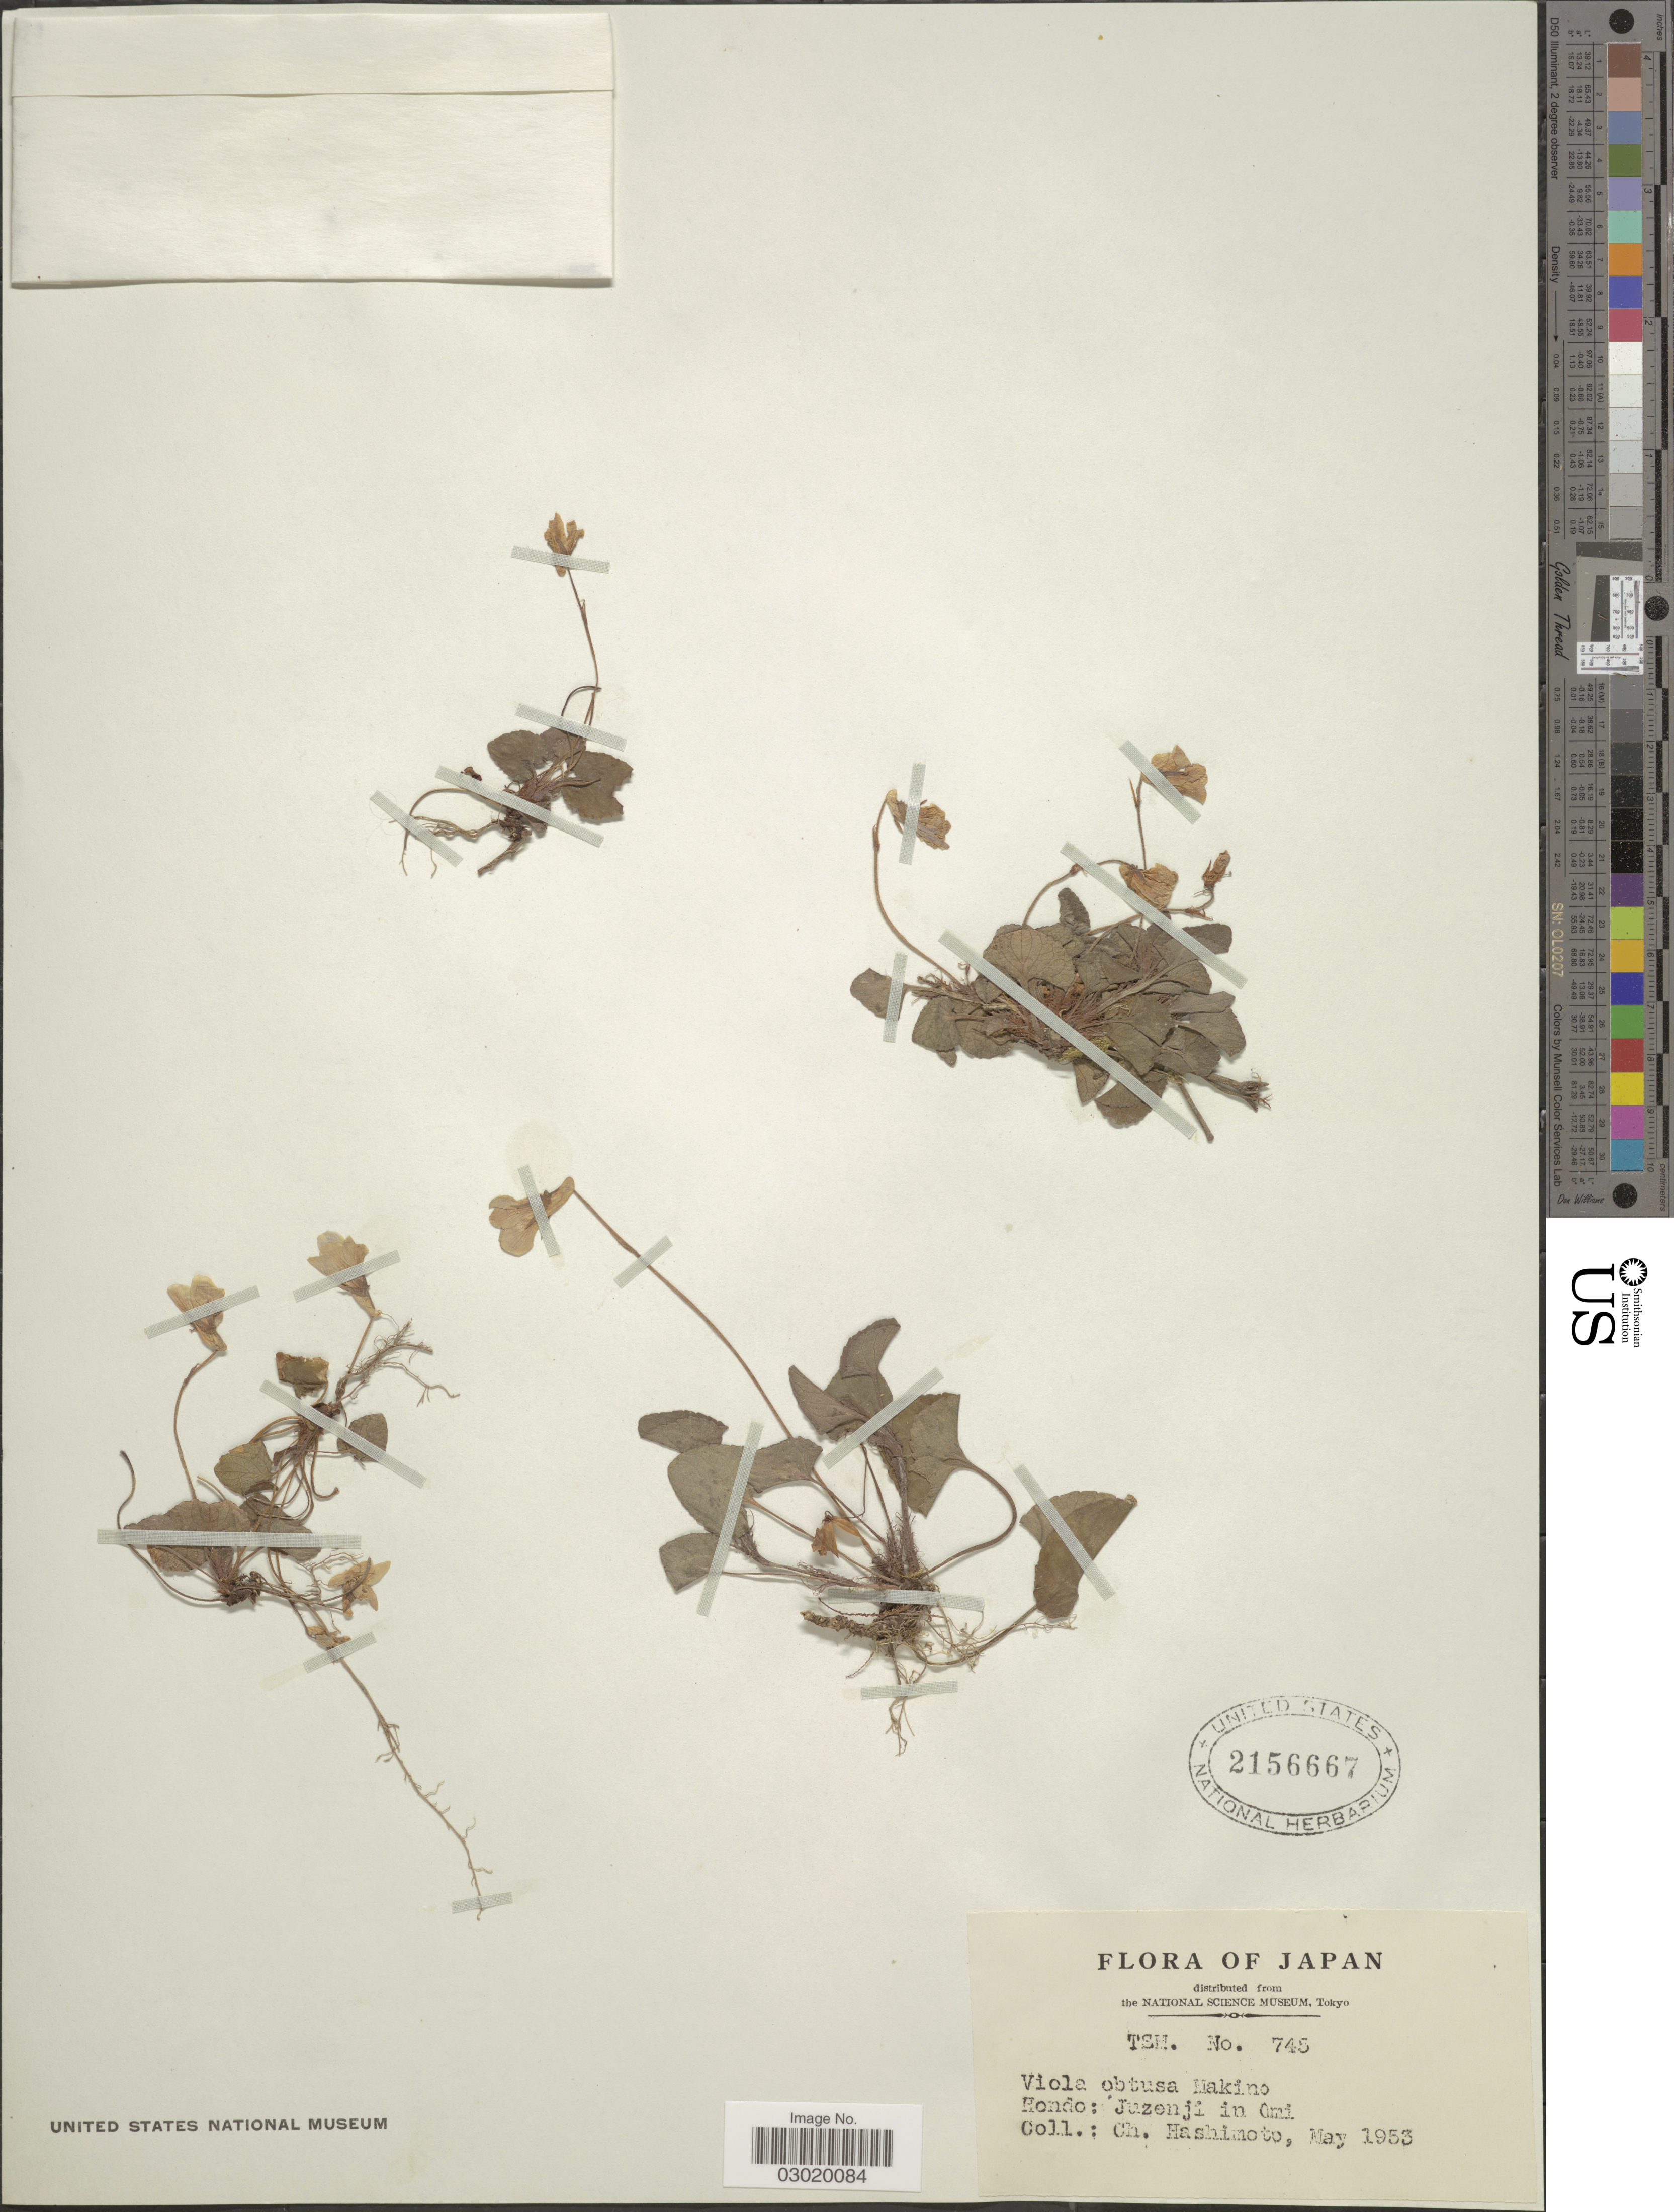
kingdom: Plantae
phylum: Tracheophyta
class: Magnoliopsida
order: Malpighiales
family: Violaceae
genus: Viola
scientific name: Viola obtusa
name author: (Makino) Makino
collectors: C. Hashimoto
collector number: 745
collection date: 1953-05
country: Japan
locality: Hondo: Juzenji in Omi.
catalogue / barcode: US 2156667